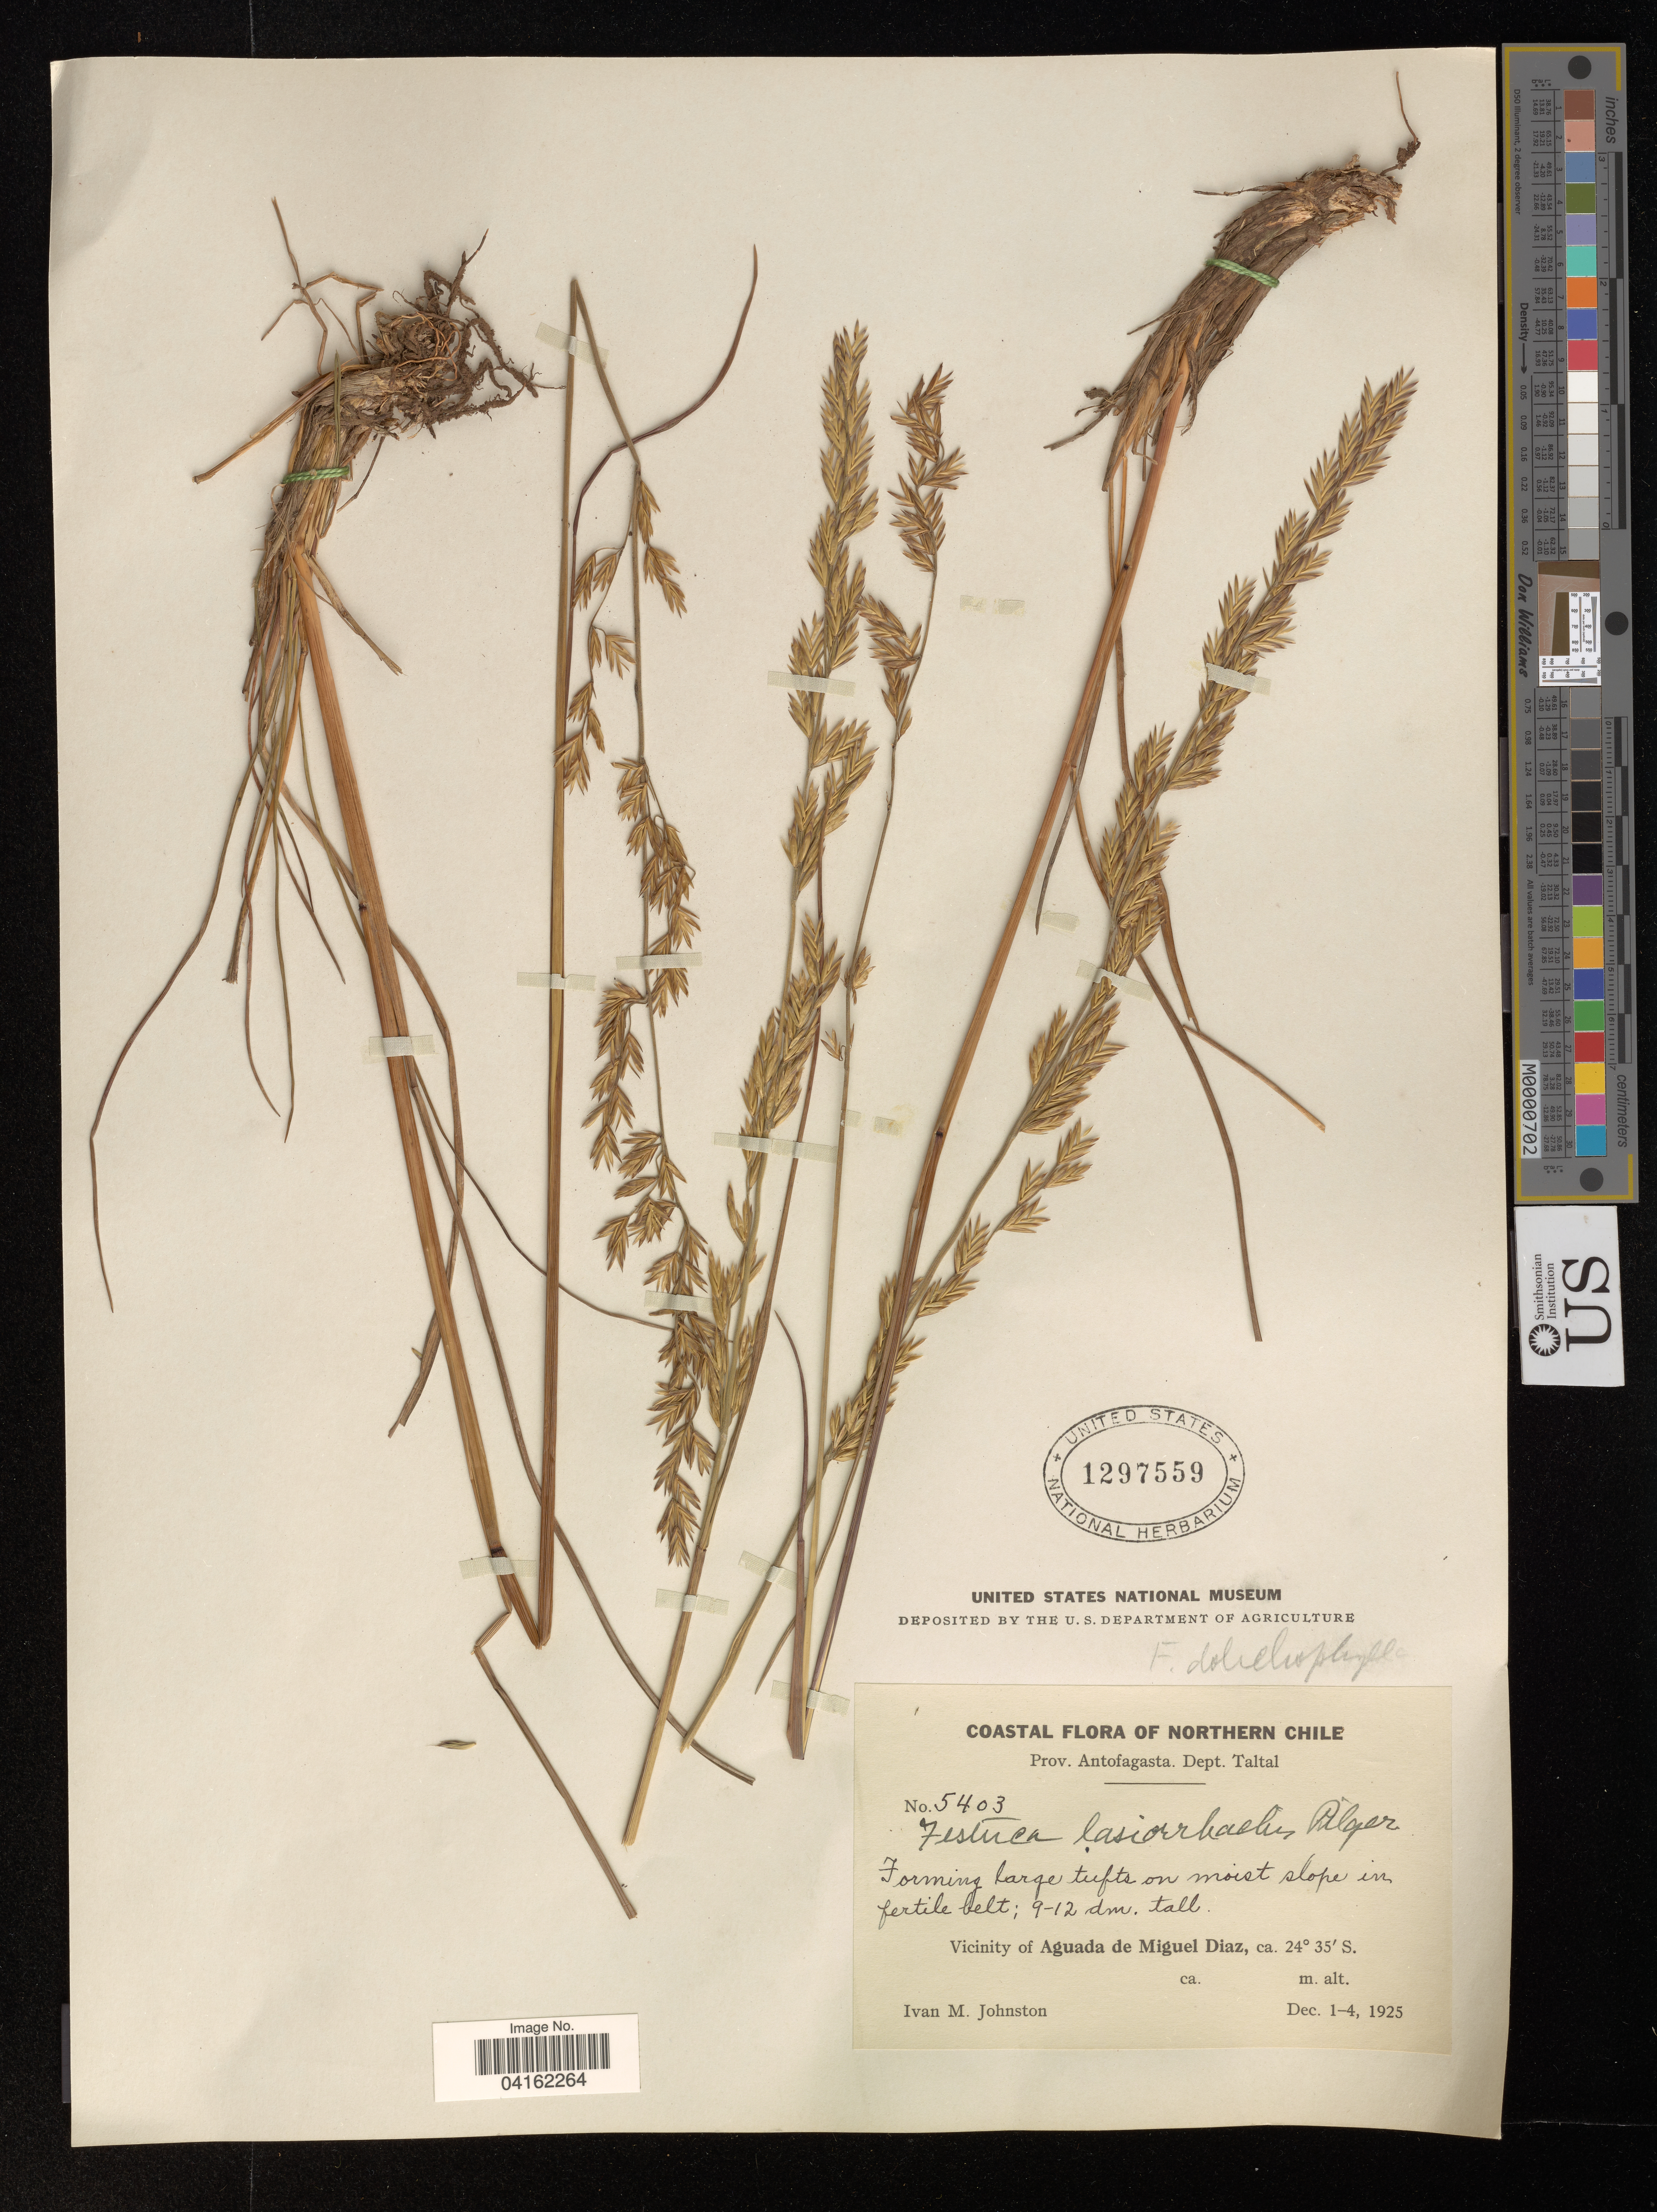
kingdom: Plantae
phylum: Tracheophyta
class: Liliopsida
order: Poales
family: Poaceae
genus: Festuca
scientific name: Festuca dolichophylla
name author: J. Presl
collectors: I.M. Johnston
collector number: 5403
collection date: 1925-12-01/1925-12-04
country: Chile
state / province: Antofagasta (II)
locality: Northern Chile. Dept. Taltal. Vicinity of Aguada de Miguel Diaz.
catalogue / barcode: US 1297559